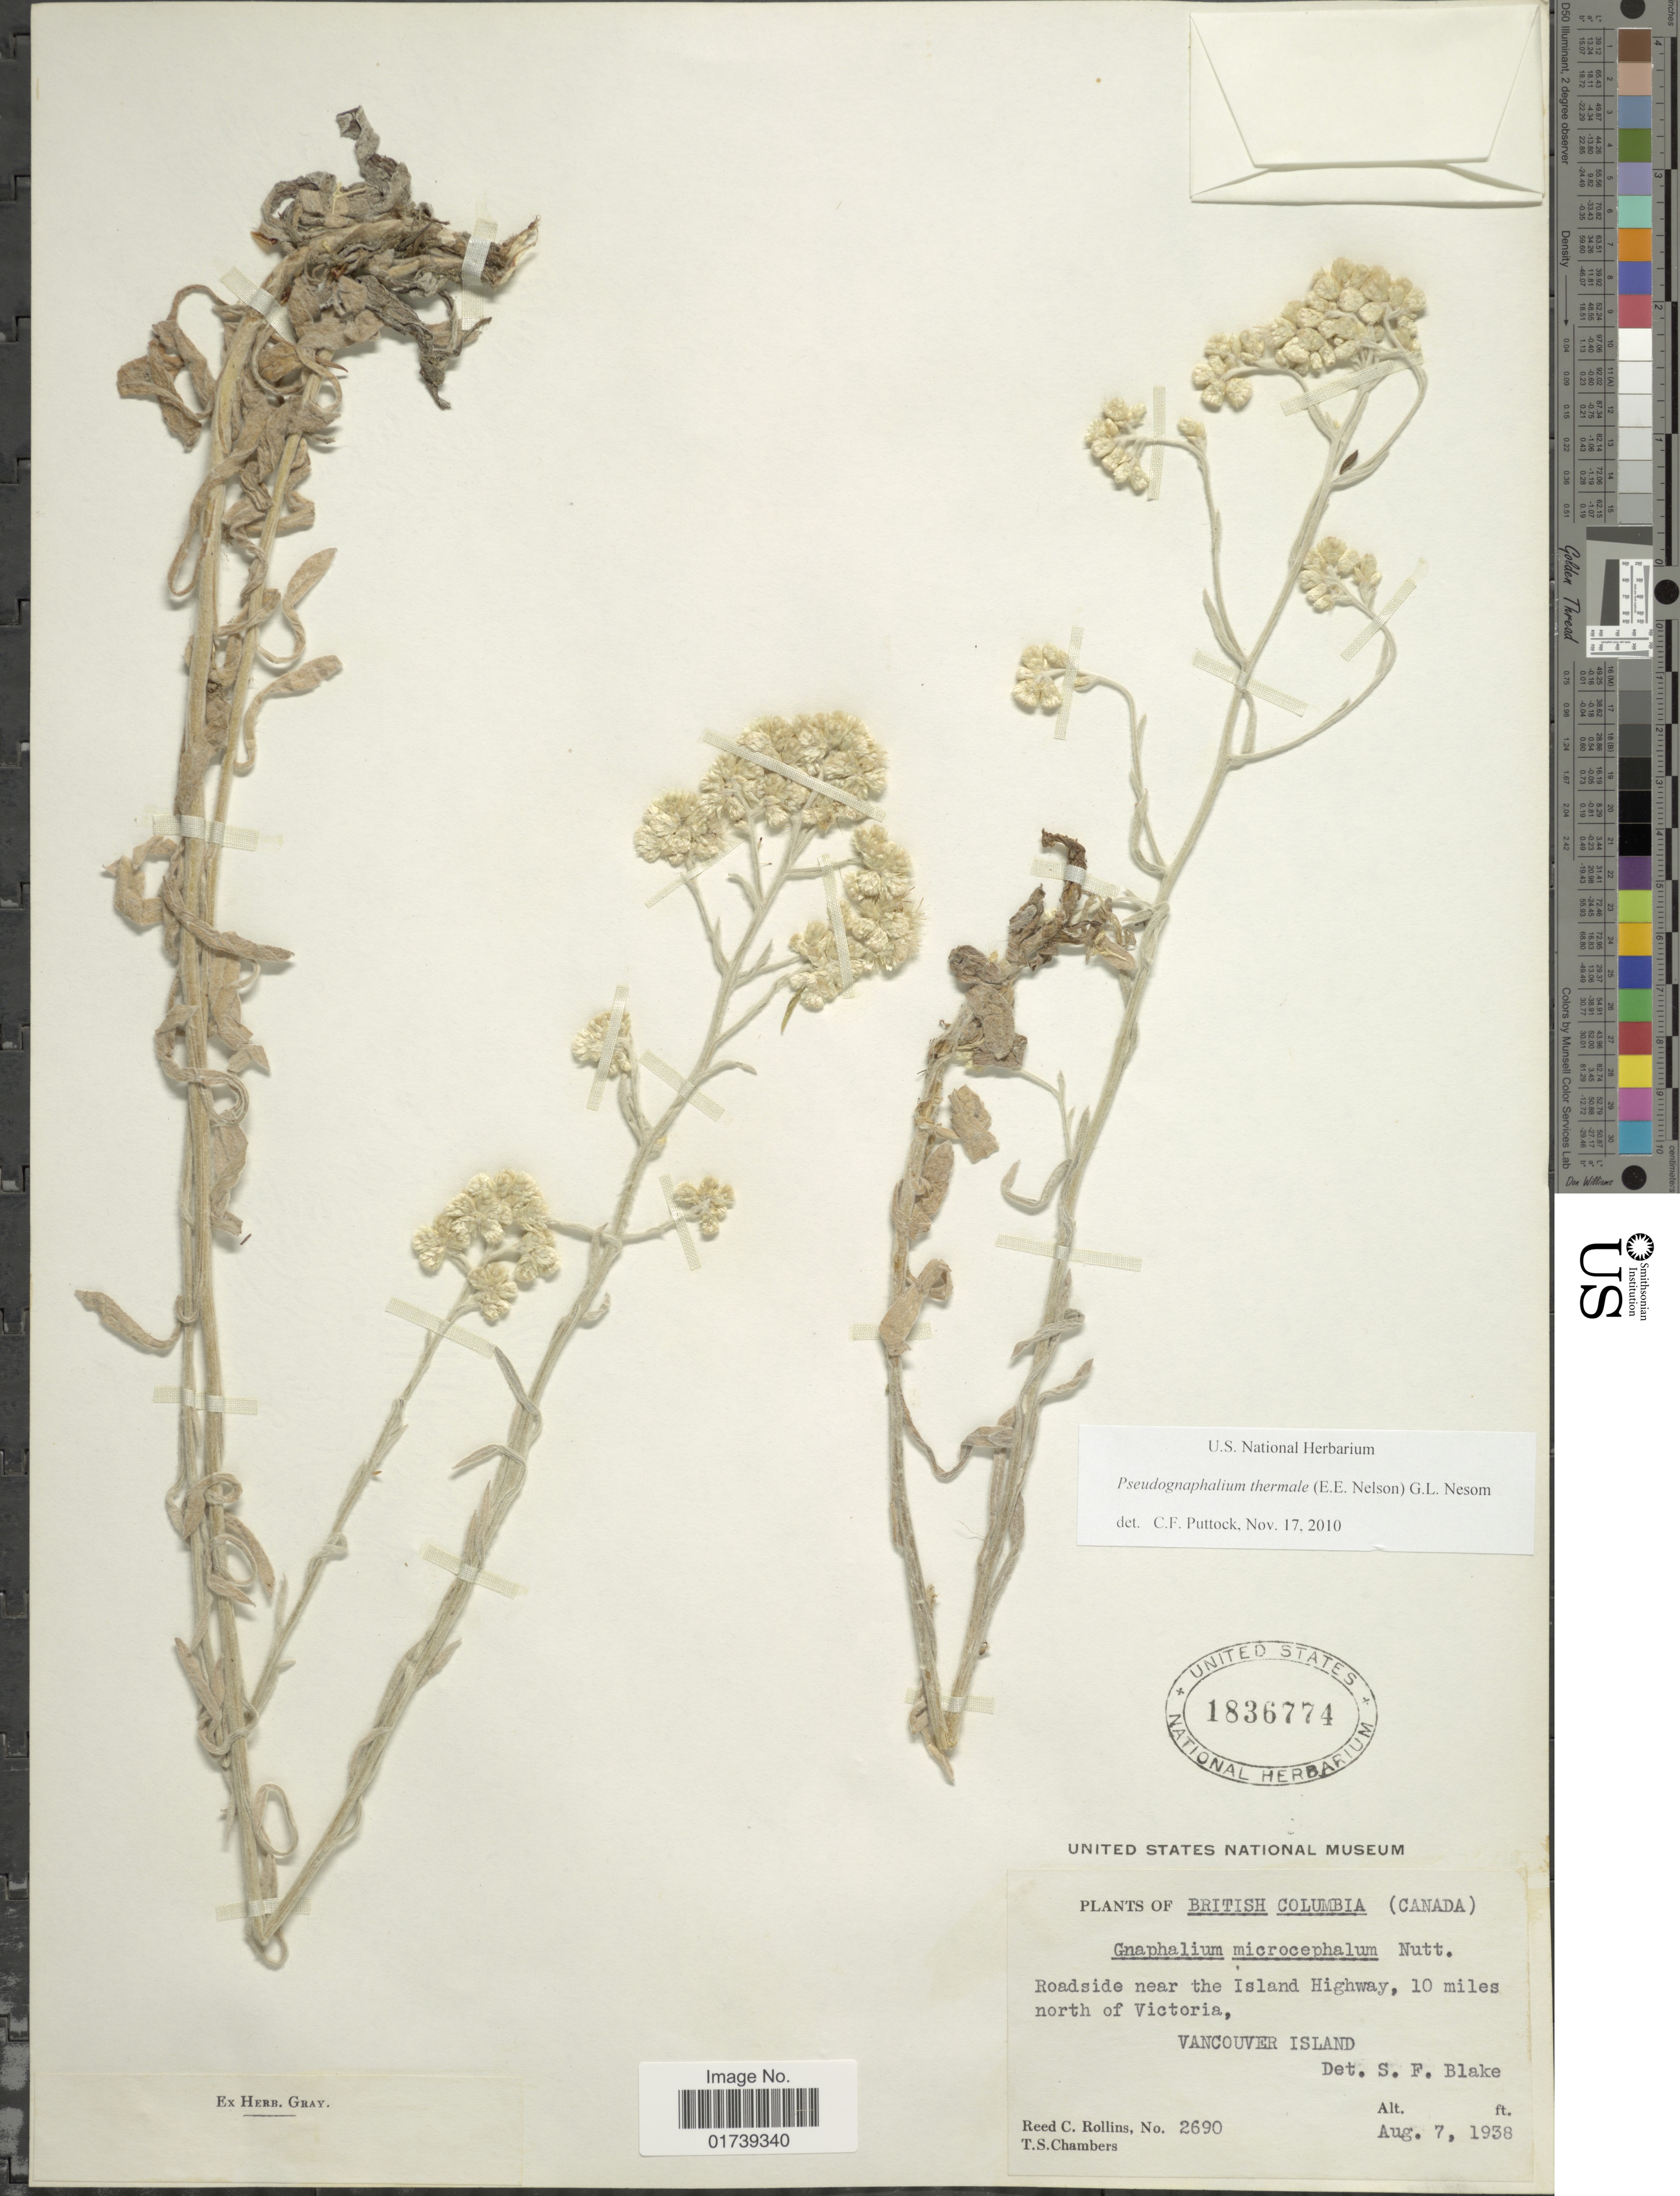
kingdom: Plantae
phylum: Tracheophyta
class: Magnoliopsida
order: Asterales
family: Asteraceae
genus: Pseudognaphalium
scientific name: Pseudognaphalium thermale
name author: (E.E. Nelson) G.L. Nesom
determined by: Puttock, Christopher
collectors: R. C. Rollins & T. Chambers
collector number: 2690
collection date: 1938-08-07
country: Canada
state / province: British Columbia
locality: Roadside near the Island Highway, 10 miles north of Victoria, Vancouver Island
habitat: roadside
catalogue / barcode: US 1836774